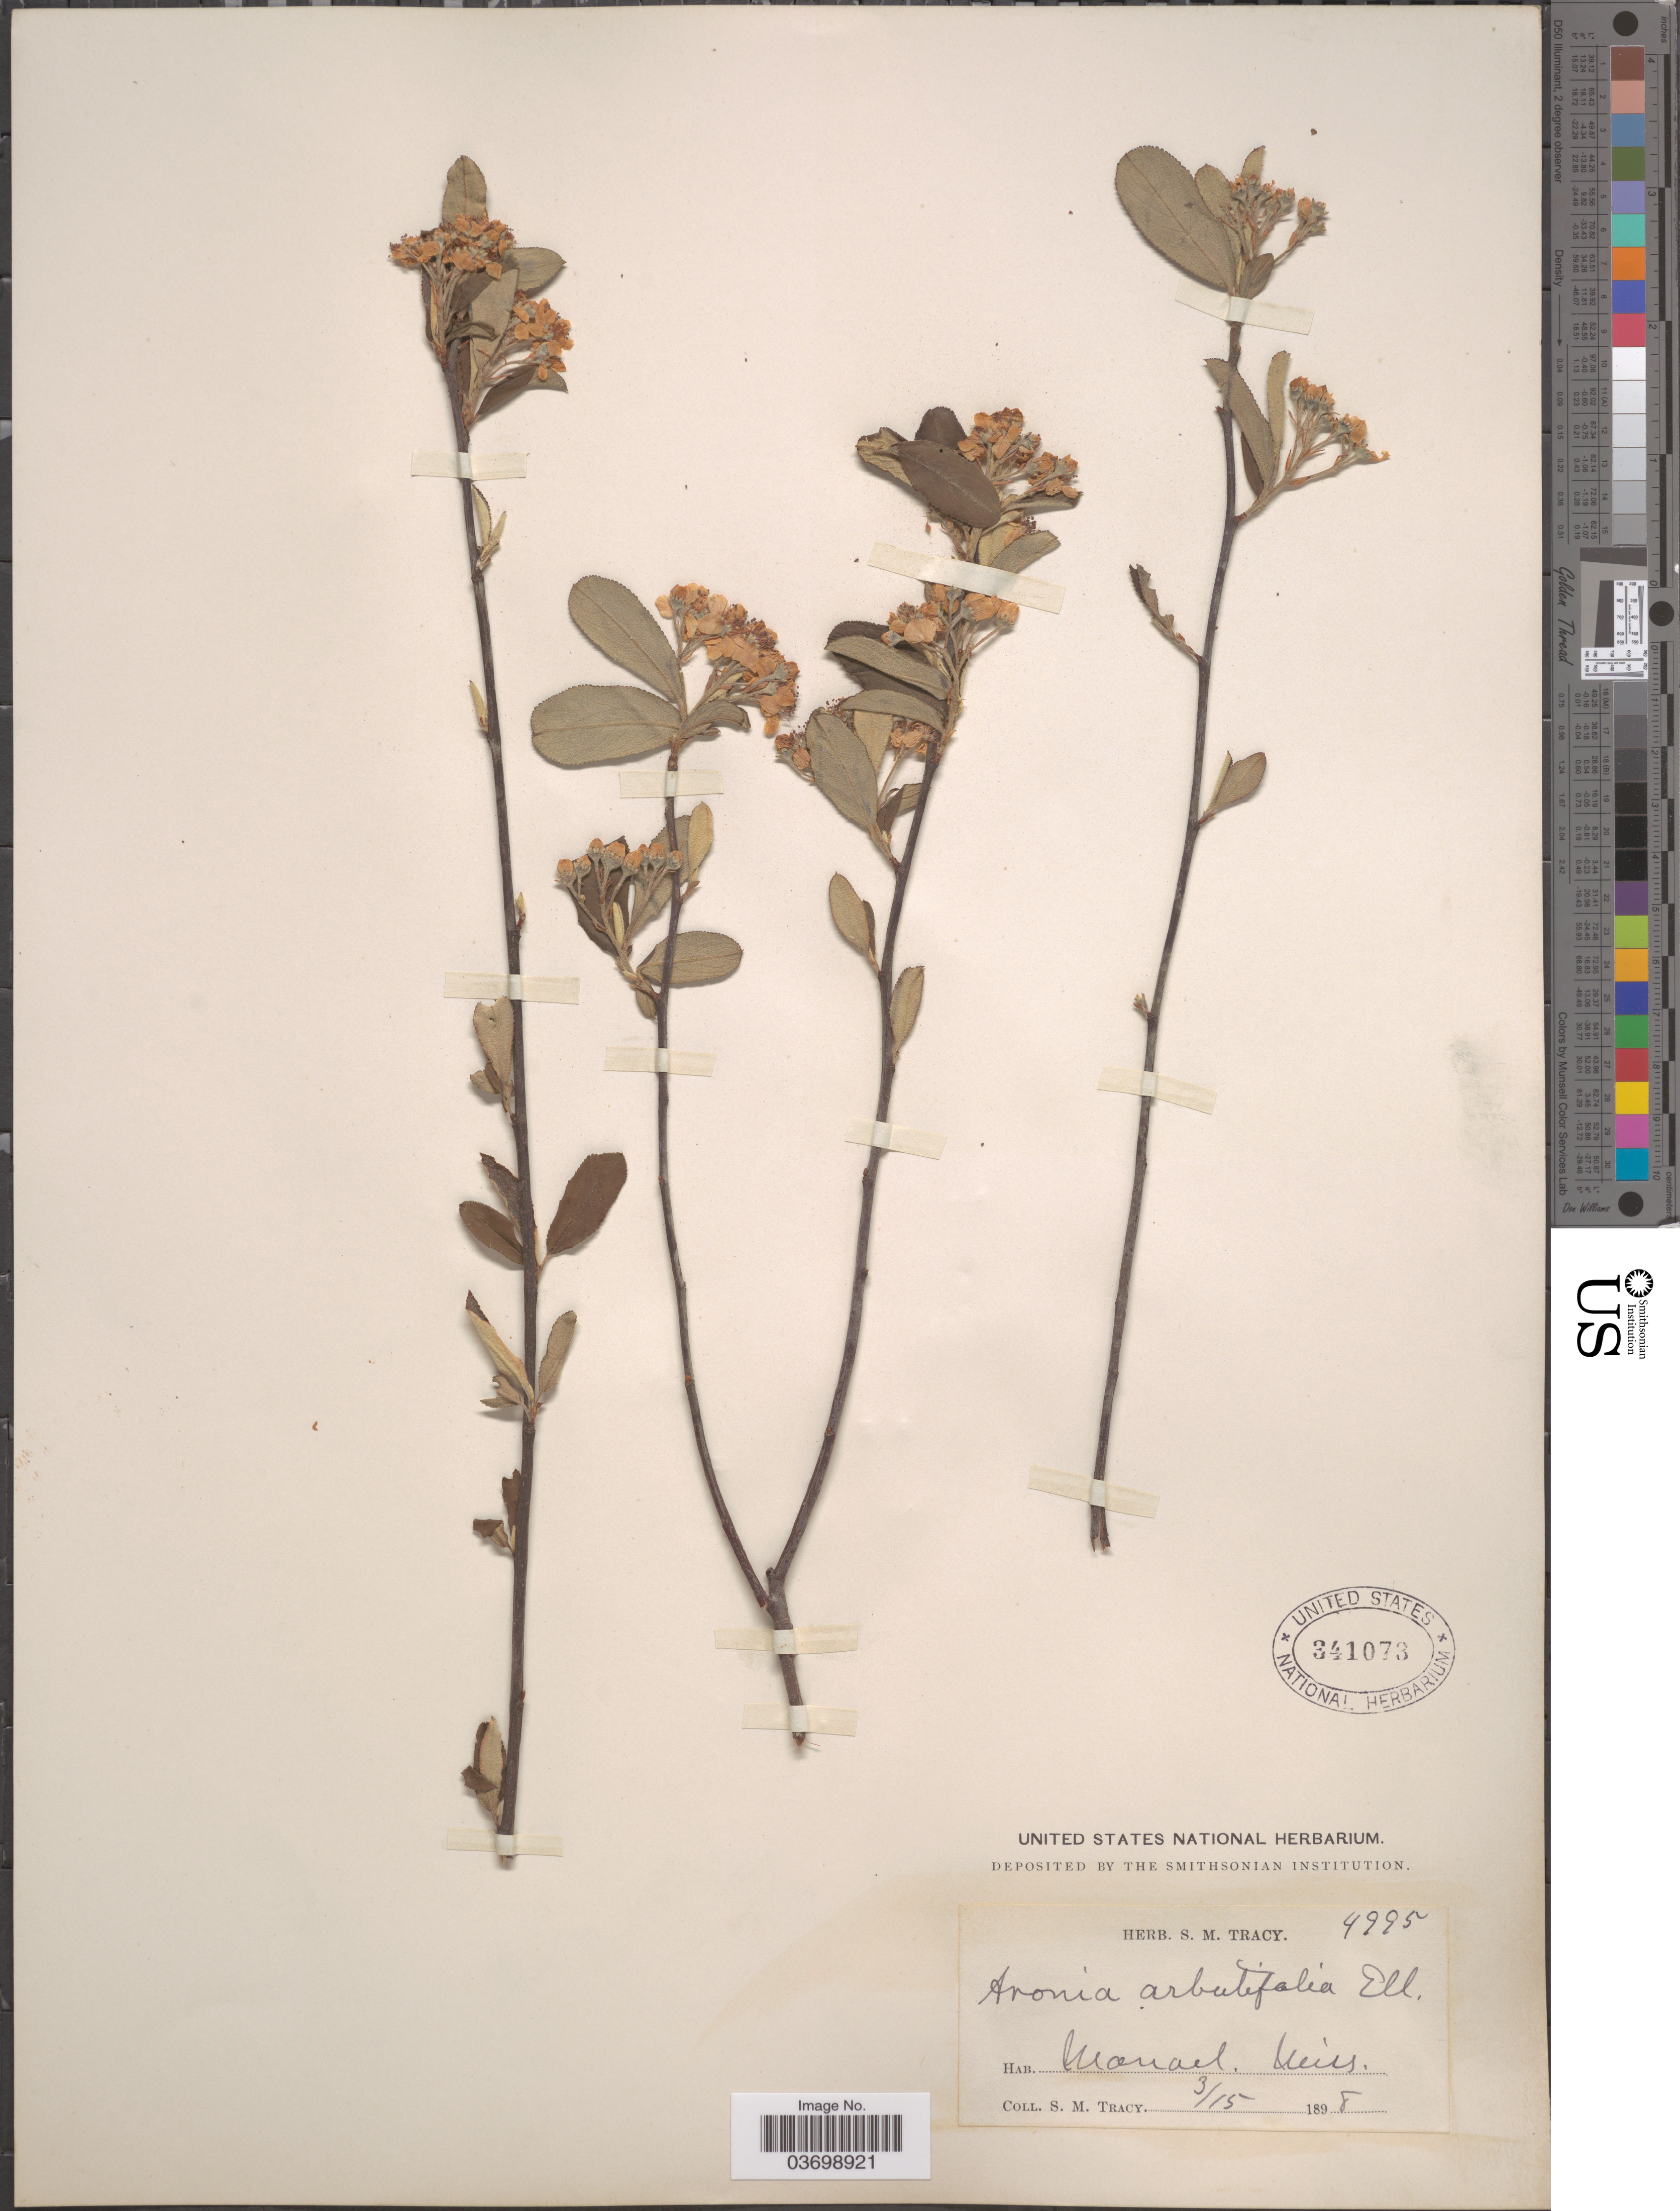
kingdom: Plantae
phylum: Tracheophyta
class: Magnoliopsida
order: Rosales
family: Rosaceae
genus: Aronia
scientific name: Aronia arbutifolia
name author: (L.) Pers.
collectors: S. M. Tracy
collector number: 4995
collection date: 1898-03-15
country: United States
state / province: Mississippi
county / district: Pearl River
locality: McNeill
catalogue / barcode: US 341073